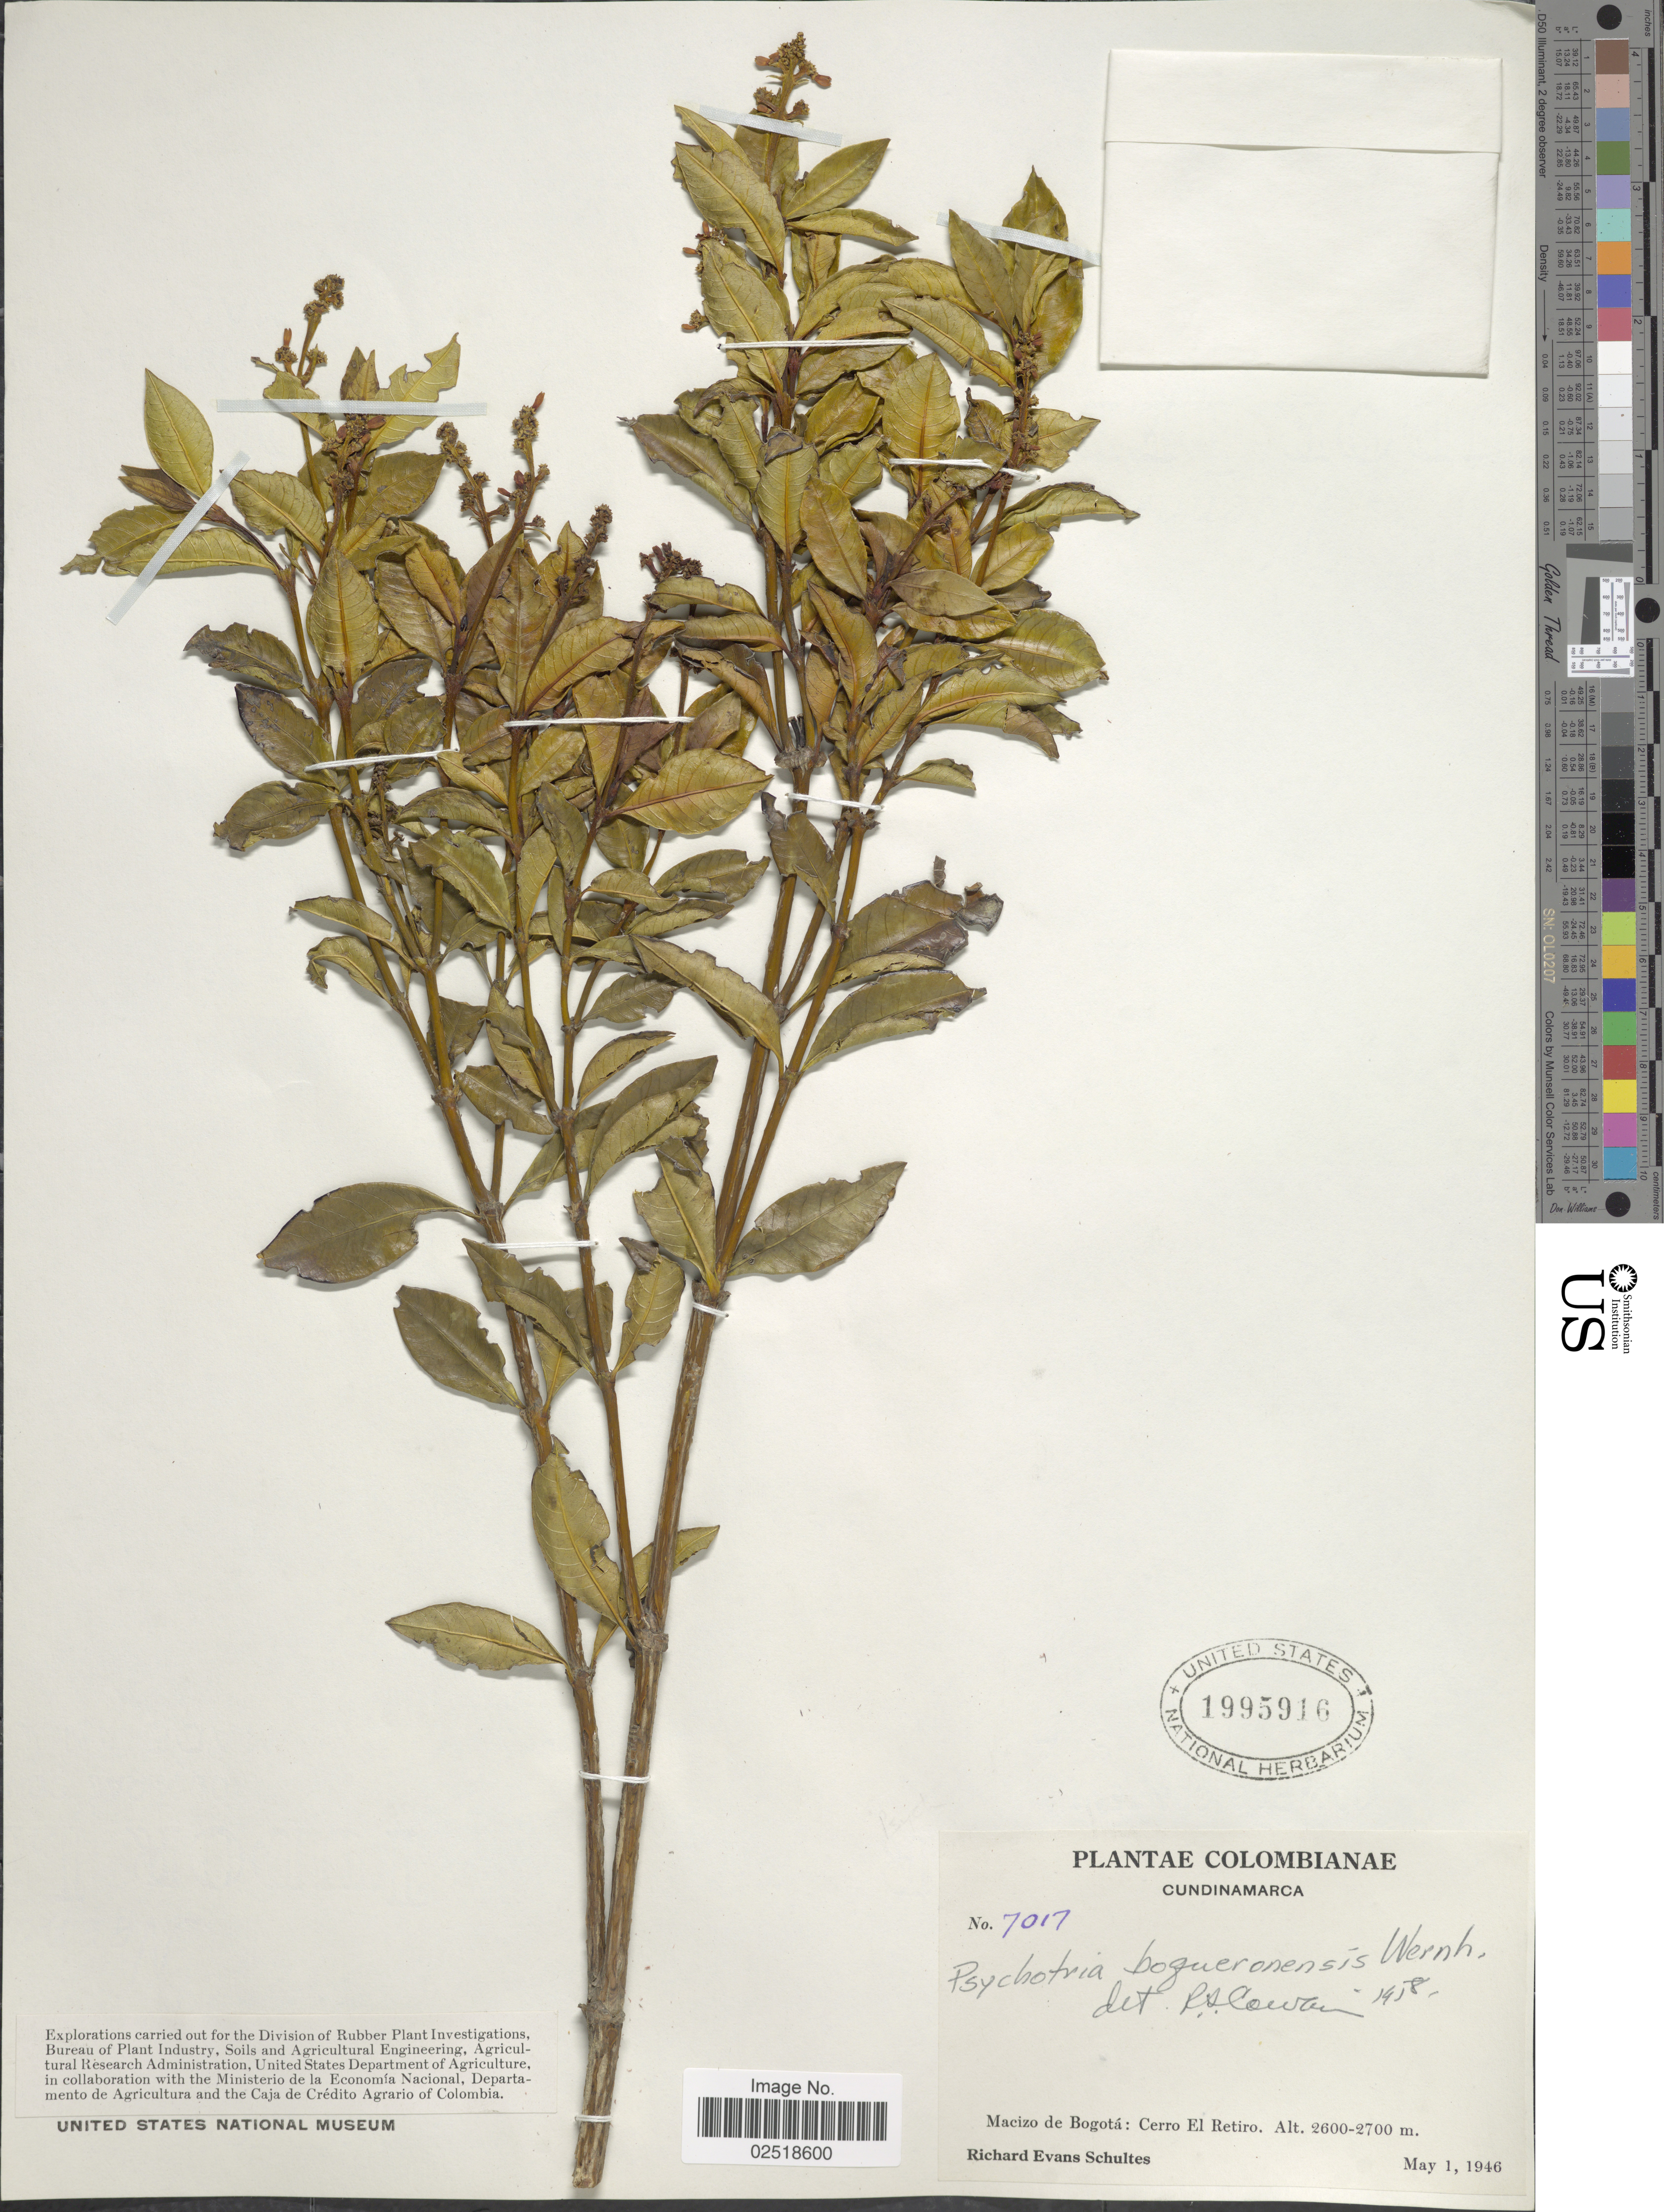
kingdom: Plantae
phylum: Tracheophyta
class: Magnoliopsida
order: Gentianales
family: Rubiaceae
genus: Psychotria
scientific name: Psychotria boqueronensis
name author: Wernham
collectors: R. E. Schultes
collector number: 7017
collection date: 1946-05-01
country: Colombia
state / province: Bogota D.C.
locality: Cundinamarca, Macizo de Bogotá: cerro El Retiro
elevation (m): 2600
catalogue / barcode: US 1995916